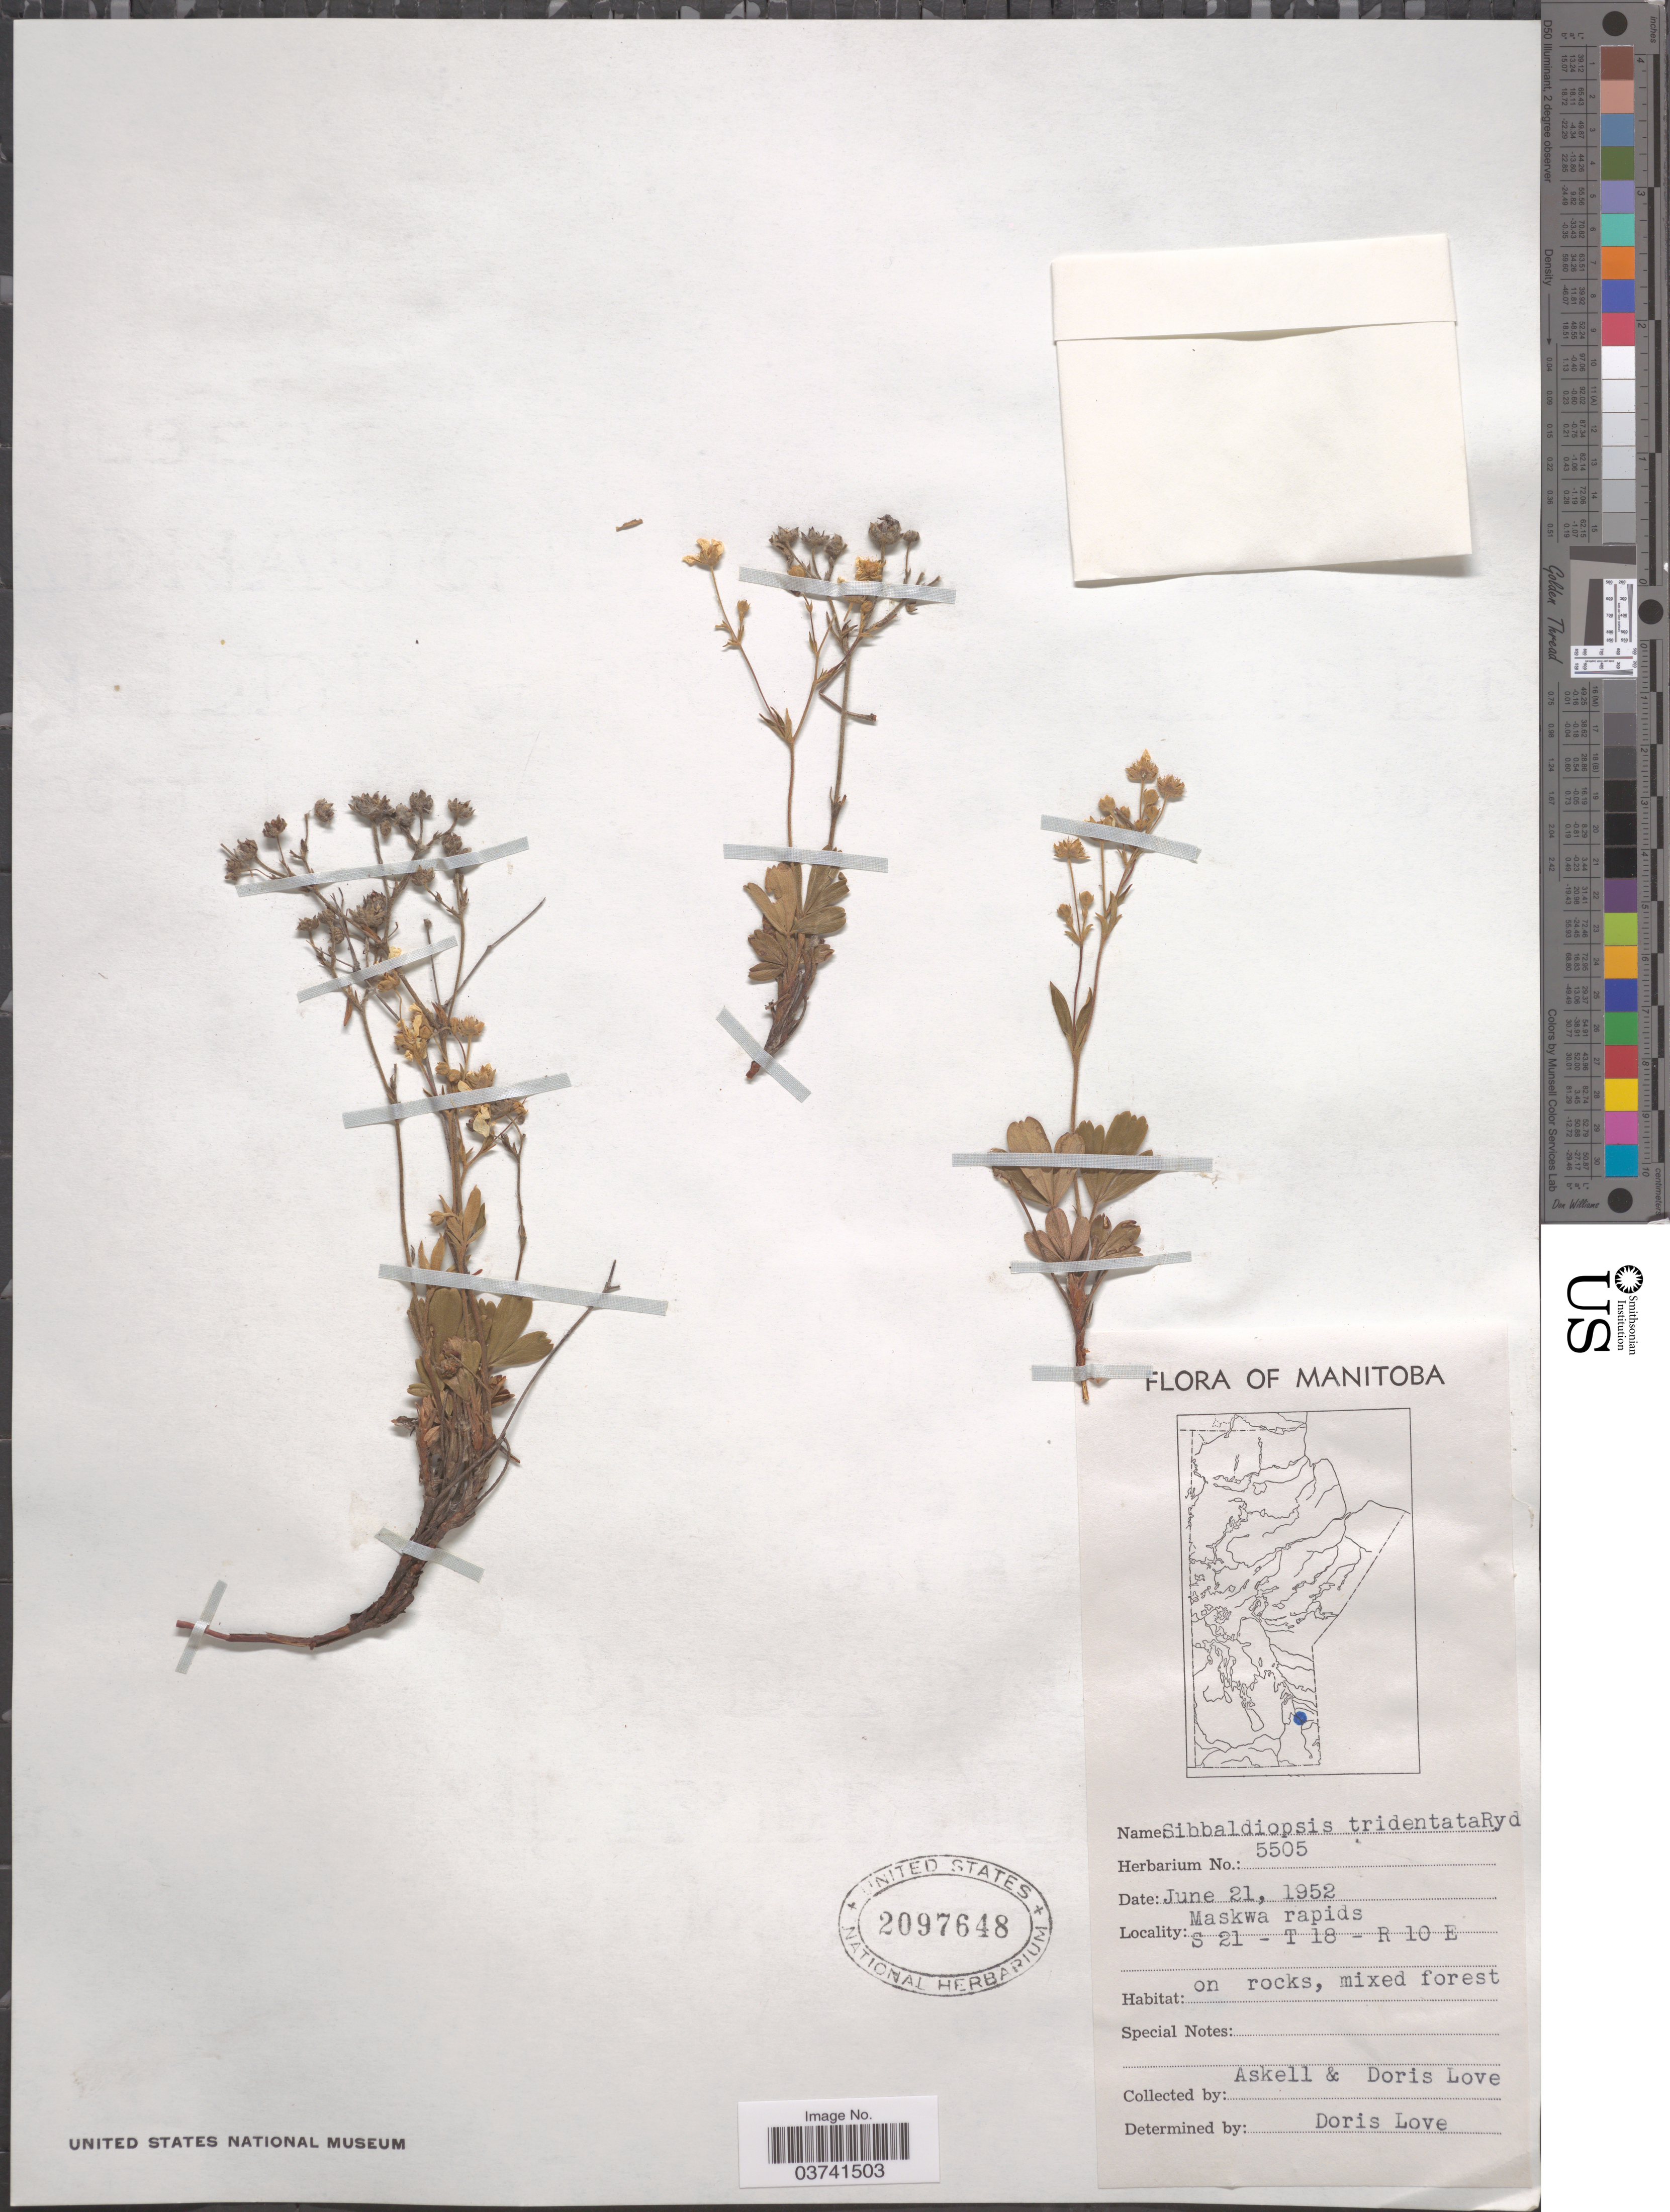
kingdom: Plantae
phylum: Tracheophyta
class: Magnoliopsida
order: Rosales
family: Rosaceae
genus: Potentilla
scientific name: Potentilla tridentata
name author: Aiton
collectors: Á. Löve & D. Löve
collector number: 5505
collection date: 1952-06-21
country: Canada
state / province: Manitoba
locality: Maskwa rapids S 21 - T 18 - R 10 E.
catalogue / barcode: US 2097648